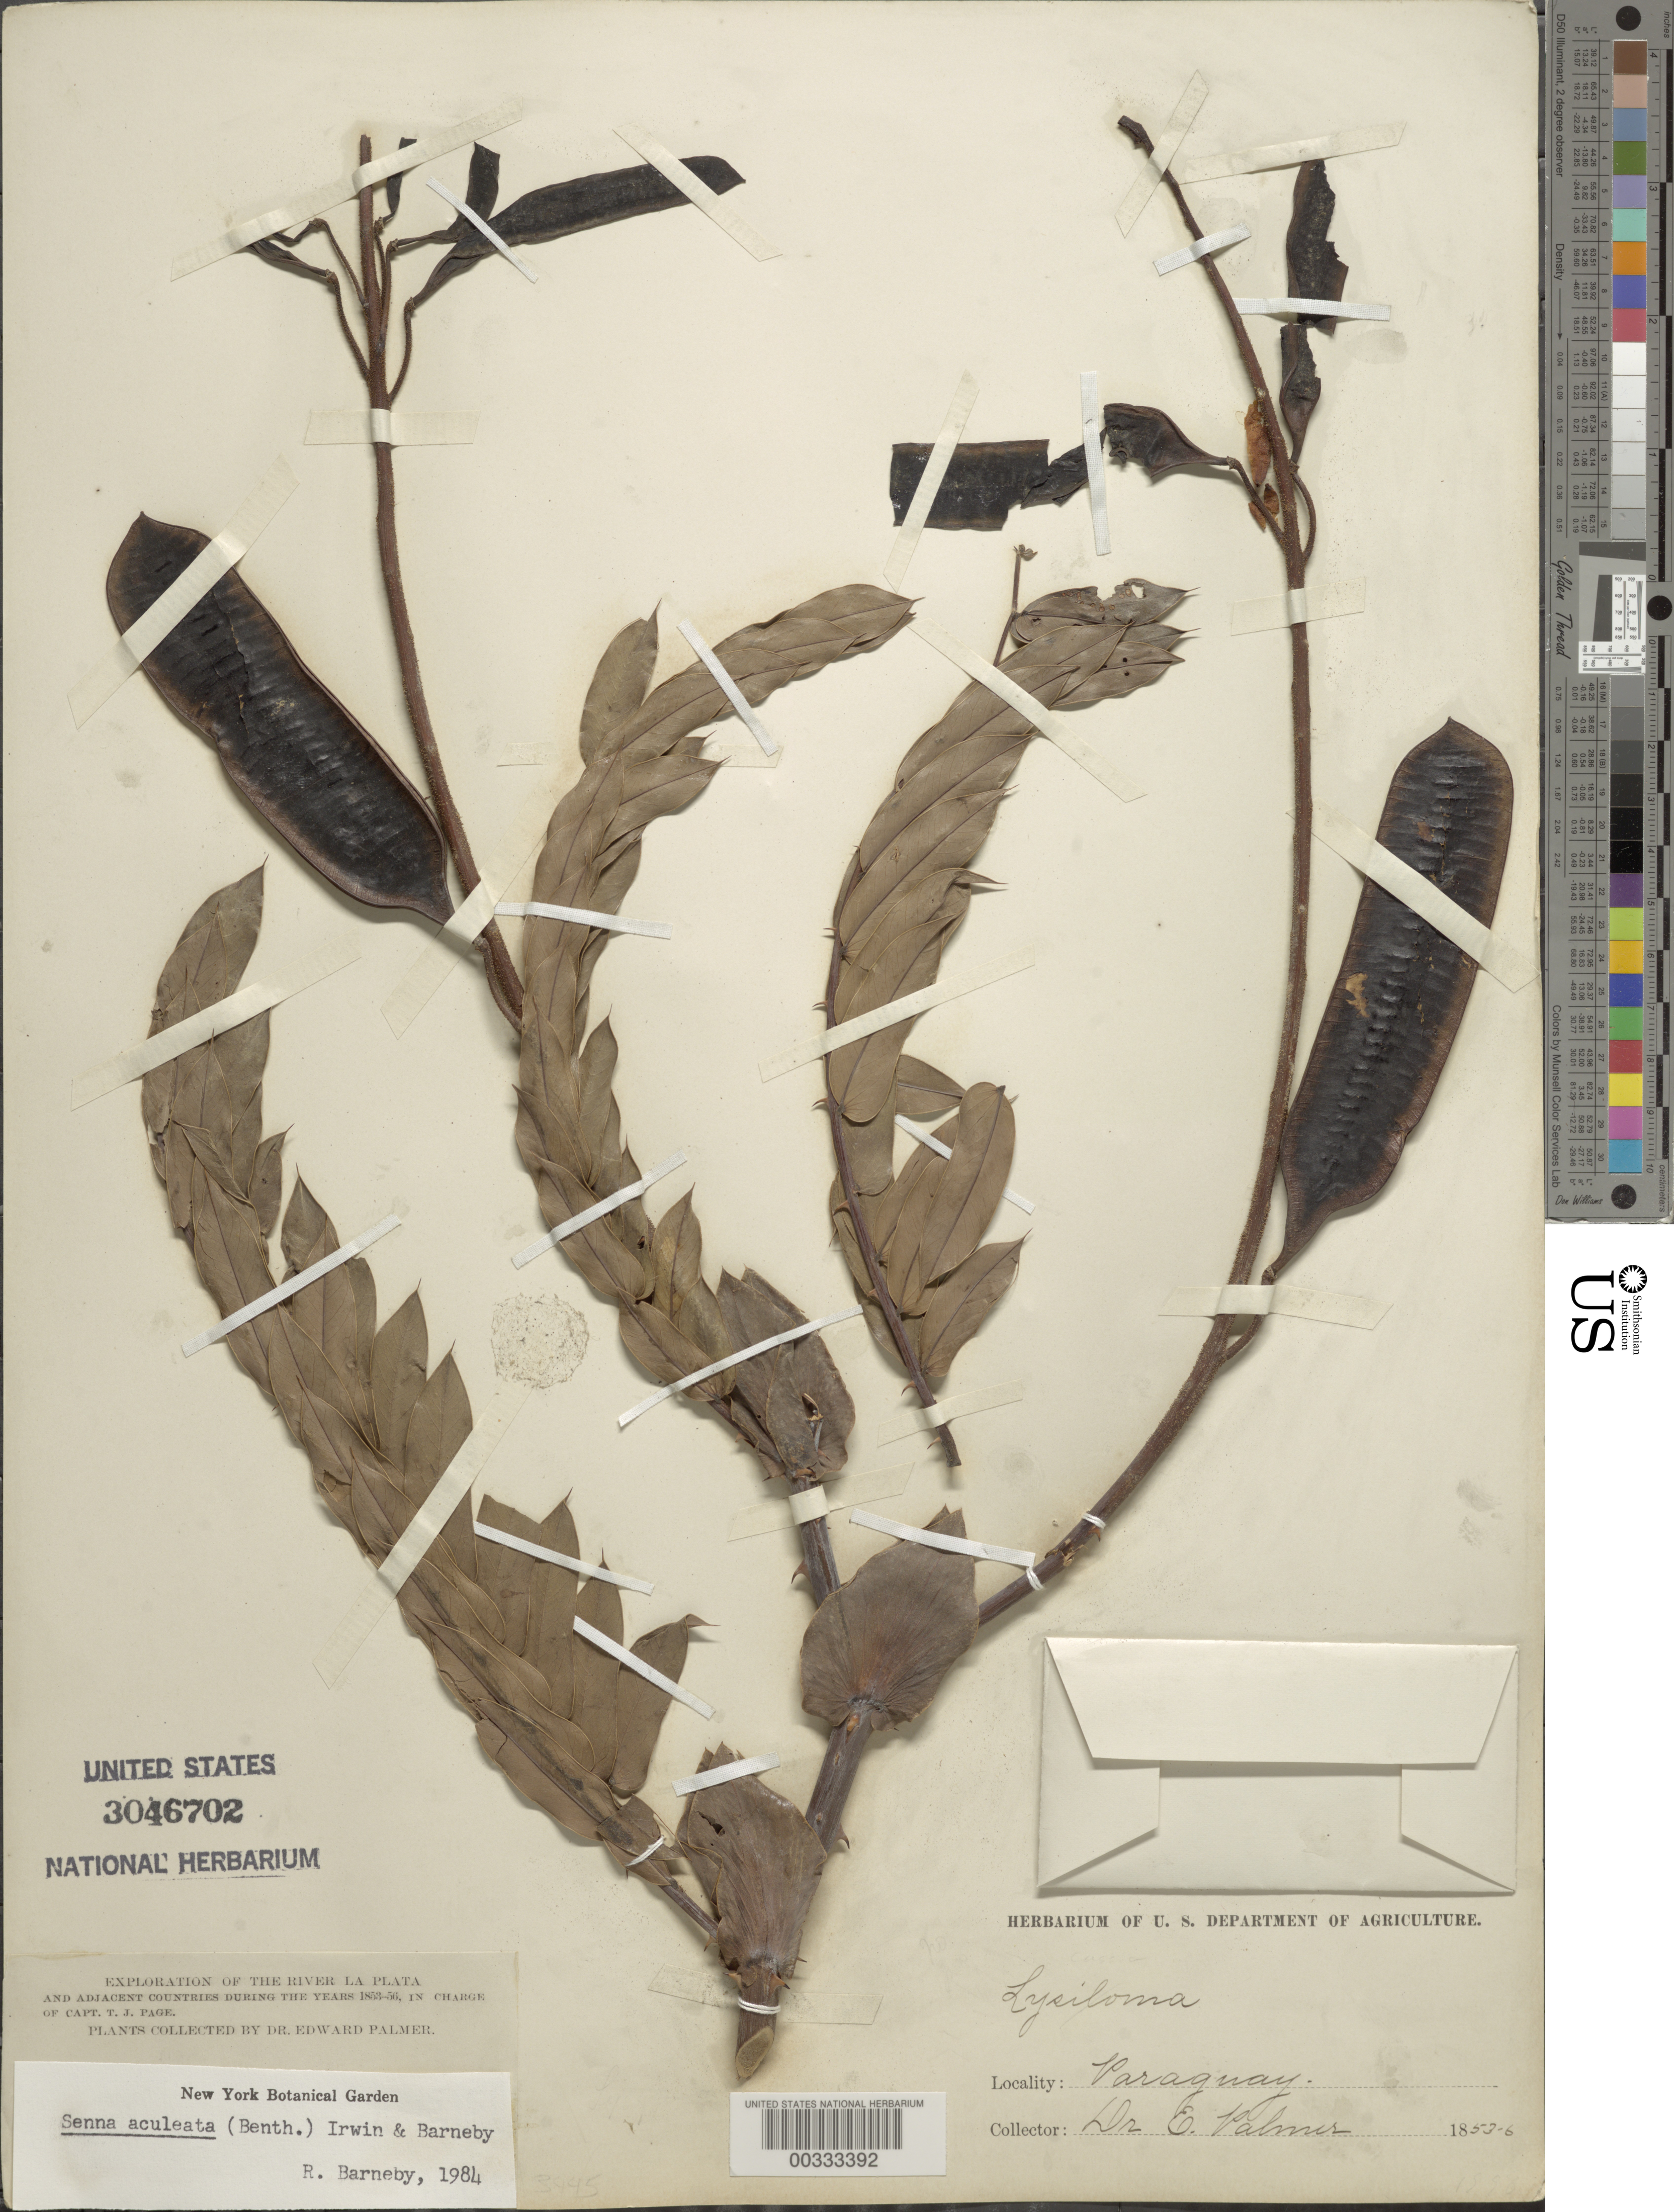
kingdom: Plantae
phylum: Tracheophyta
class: Magnoliopsida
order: Fabales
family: Fabaceae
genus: Senna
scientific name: Senna aculeata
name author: H.S. Irwin & Barneby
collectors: E. Palmer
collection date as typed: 1853 to -- -- 1856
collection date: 1853/1856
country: Paraguay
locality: La plata river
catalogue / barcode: US 3046702